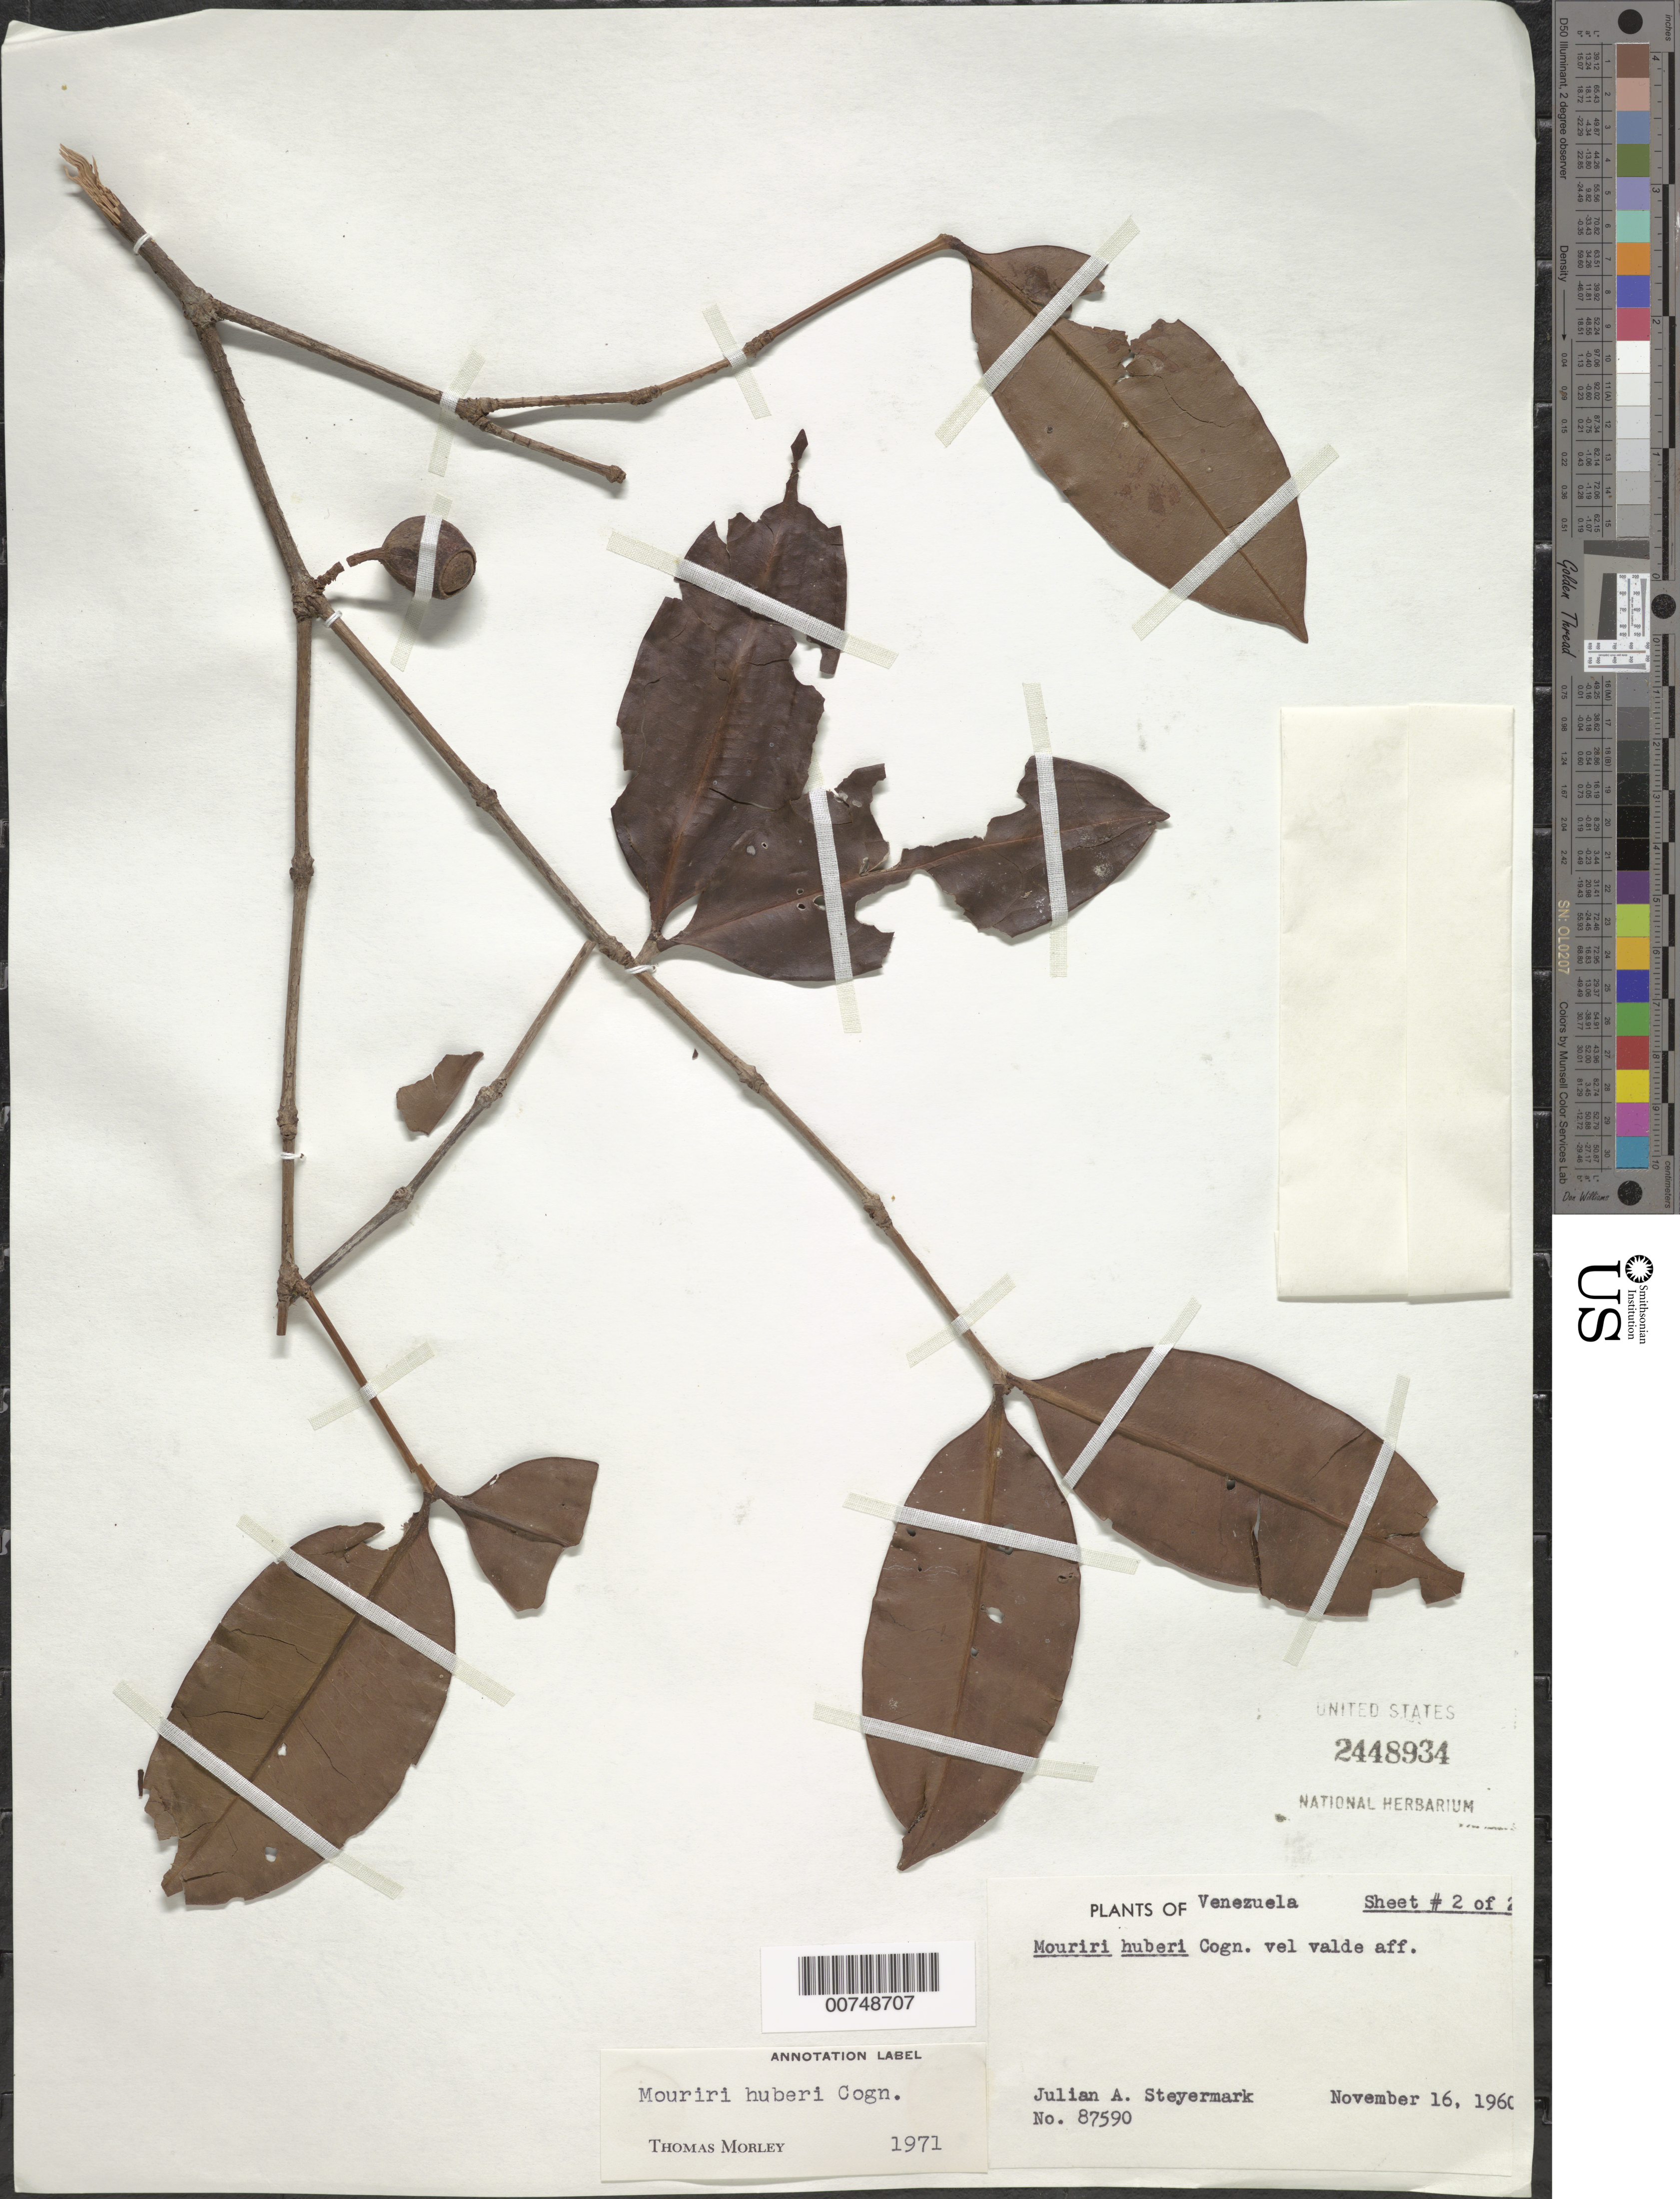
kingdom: Plantae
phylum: Tracheophyta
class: Magnoliopsida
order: Myrtales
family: Melastomataceae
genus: Mouriri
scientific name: Mouriri huberi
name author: Cogn.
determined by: Morley, T.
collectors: J. Steyermark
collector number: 87590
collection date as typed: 16-Nov-60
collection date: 1960-11-16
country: Venezuela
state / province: Delta Amacuro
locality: Río Cuyubini, E side; Cerro La Paloma, Sierra Imataca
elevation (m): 100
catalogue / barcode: US 2448934